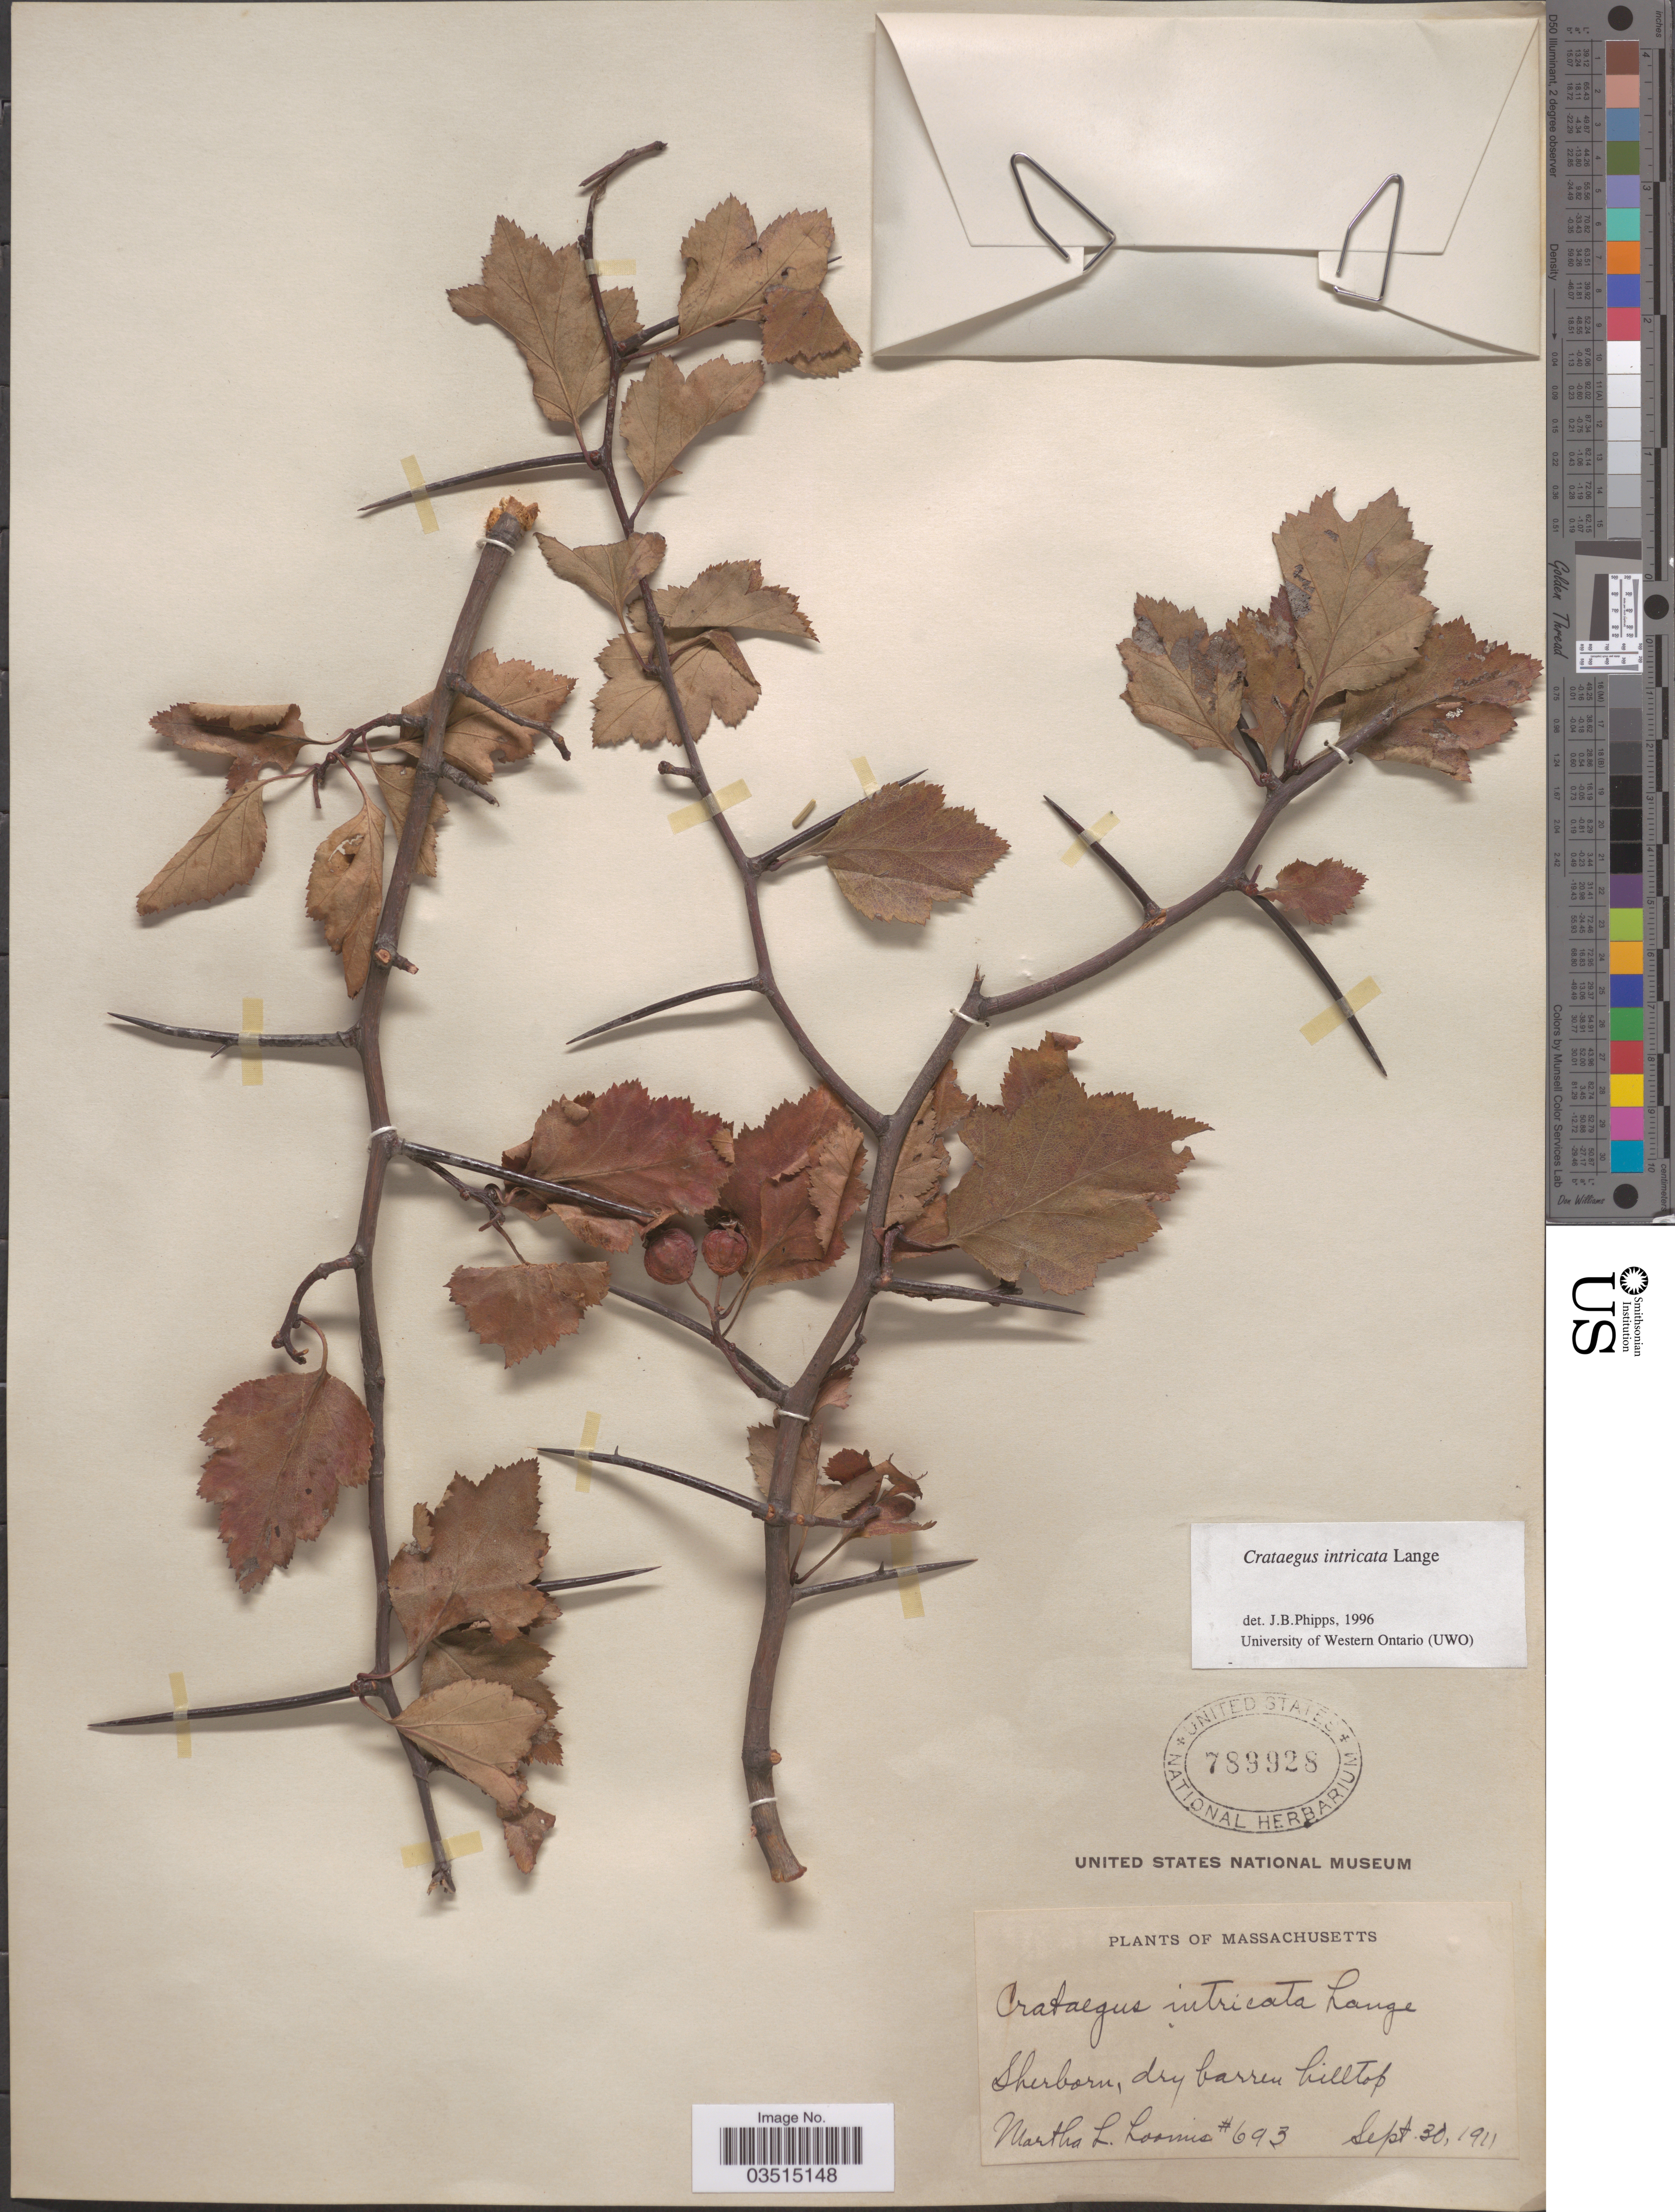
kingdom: Plantae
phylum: Tracheophyta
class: Magnoliopsida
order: Rosales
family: Rosaceae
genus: Crataegus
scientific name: Crataegus intricata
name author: Lange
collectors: M. L. Loomis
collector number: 693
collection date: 1911-09-30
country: United States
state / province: Massachusetts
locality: Sherborn, dry barren hilltop.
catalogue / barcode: US 789928